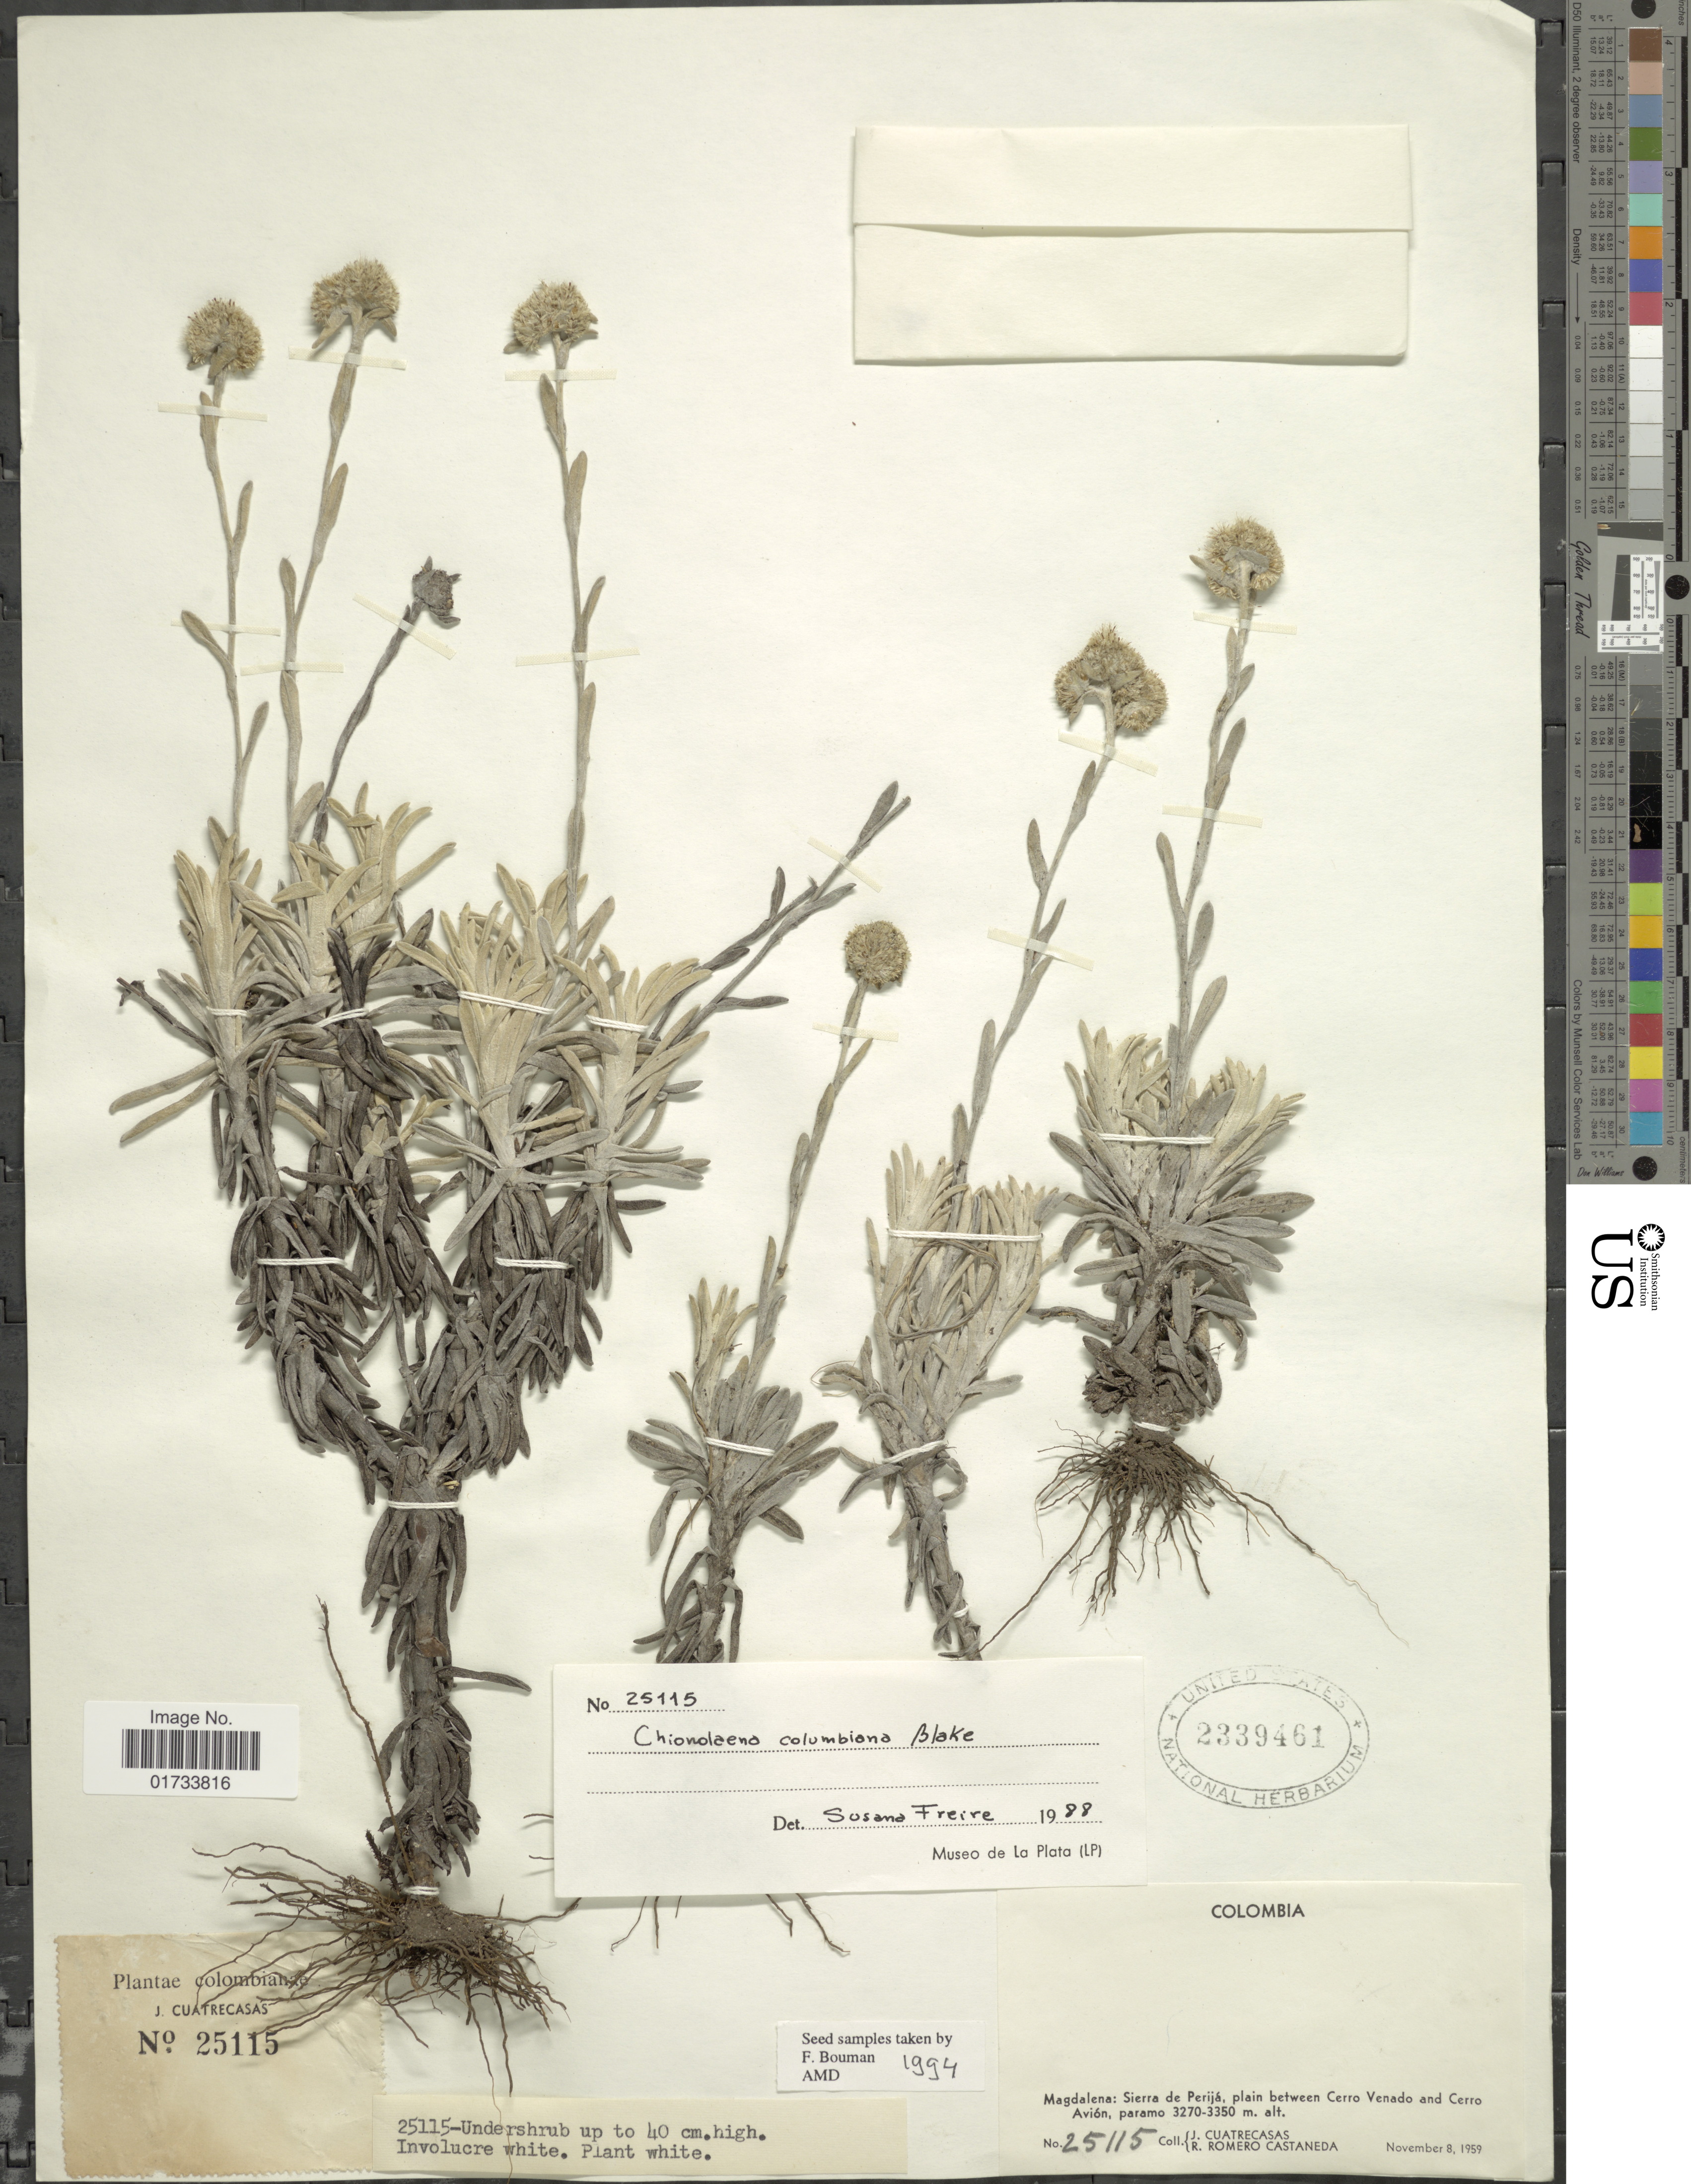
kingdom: Plantae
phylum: Tracheophyta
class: Magnoliopsida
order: Asterales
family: Asteraceae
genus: Gnaphaliothamnus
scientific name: Gnaphaliothamnus perijensis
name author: G.L. Nesom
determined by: Nesom, Guy L.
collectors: J. Cuatrecasas & R. Romero Castañeda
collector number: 25115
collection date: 1959-11-08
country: Colombia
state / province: Magdalena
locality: Sierra de Perijá, plain between Cerro Venado and Cerro Avión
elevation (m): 3270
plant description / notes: This is an ISOTYPE - filed in main collection.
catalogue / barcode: US 2339461